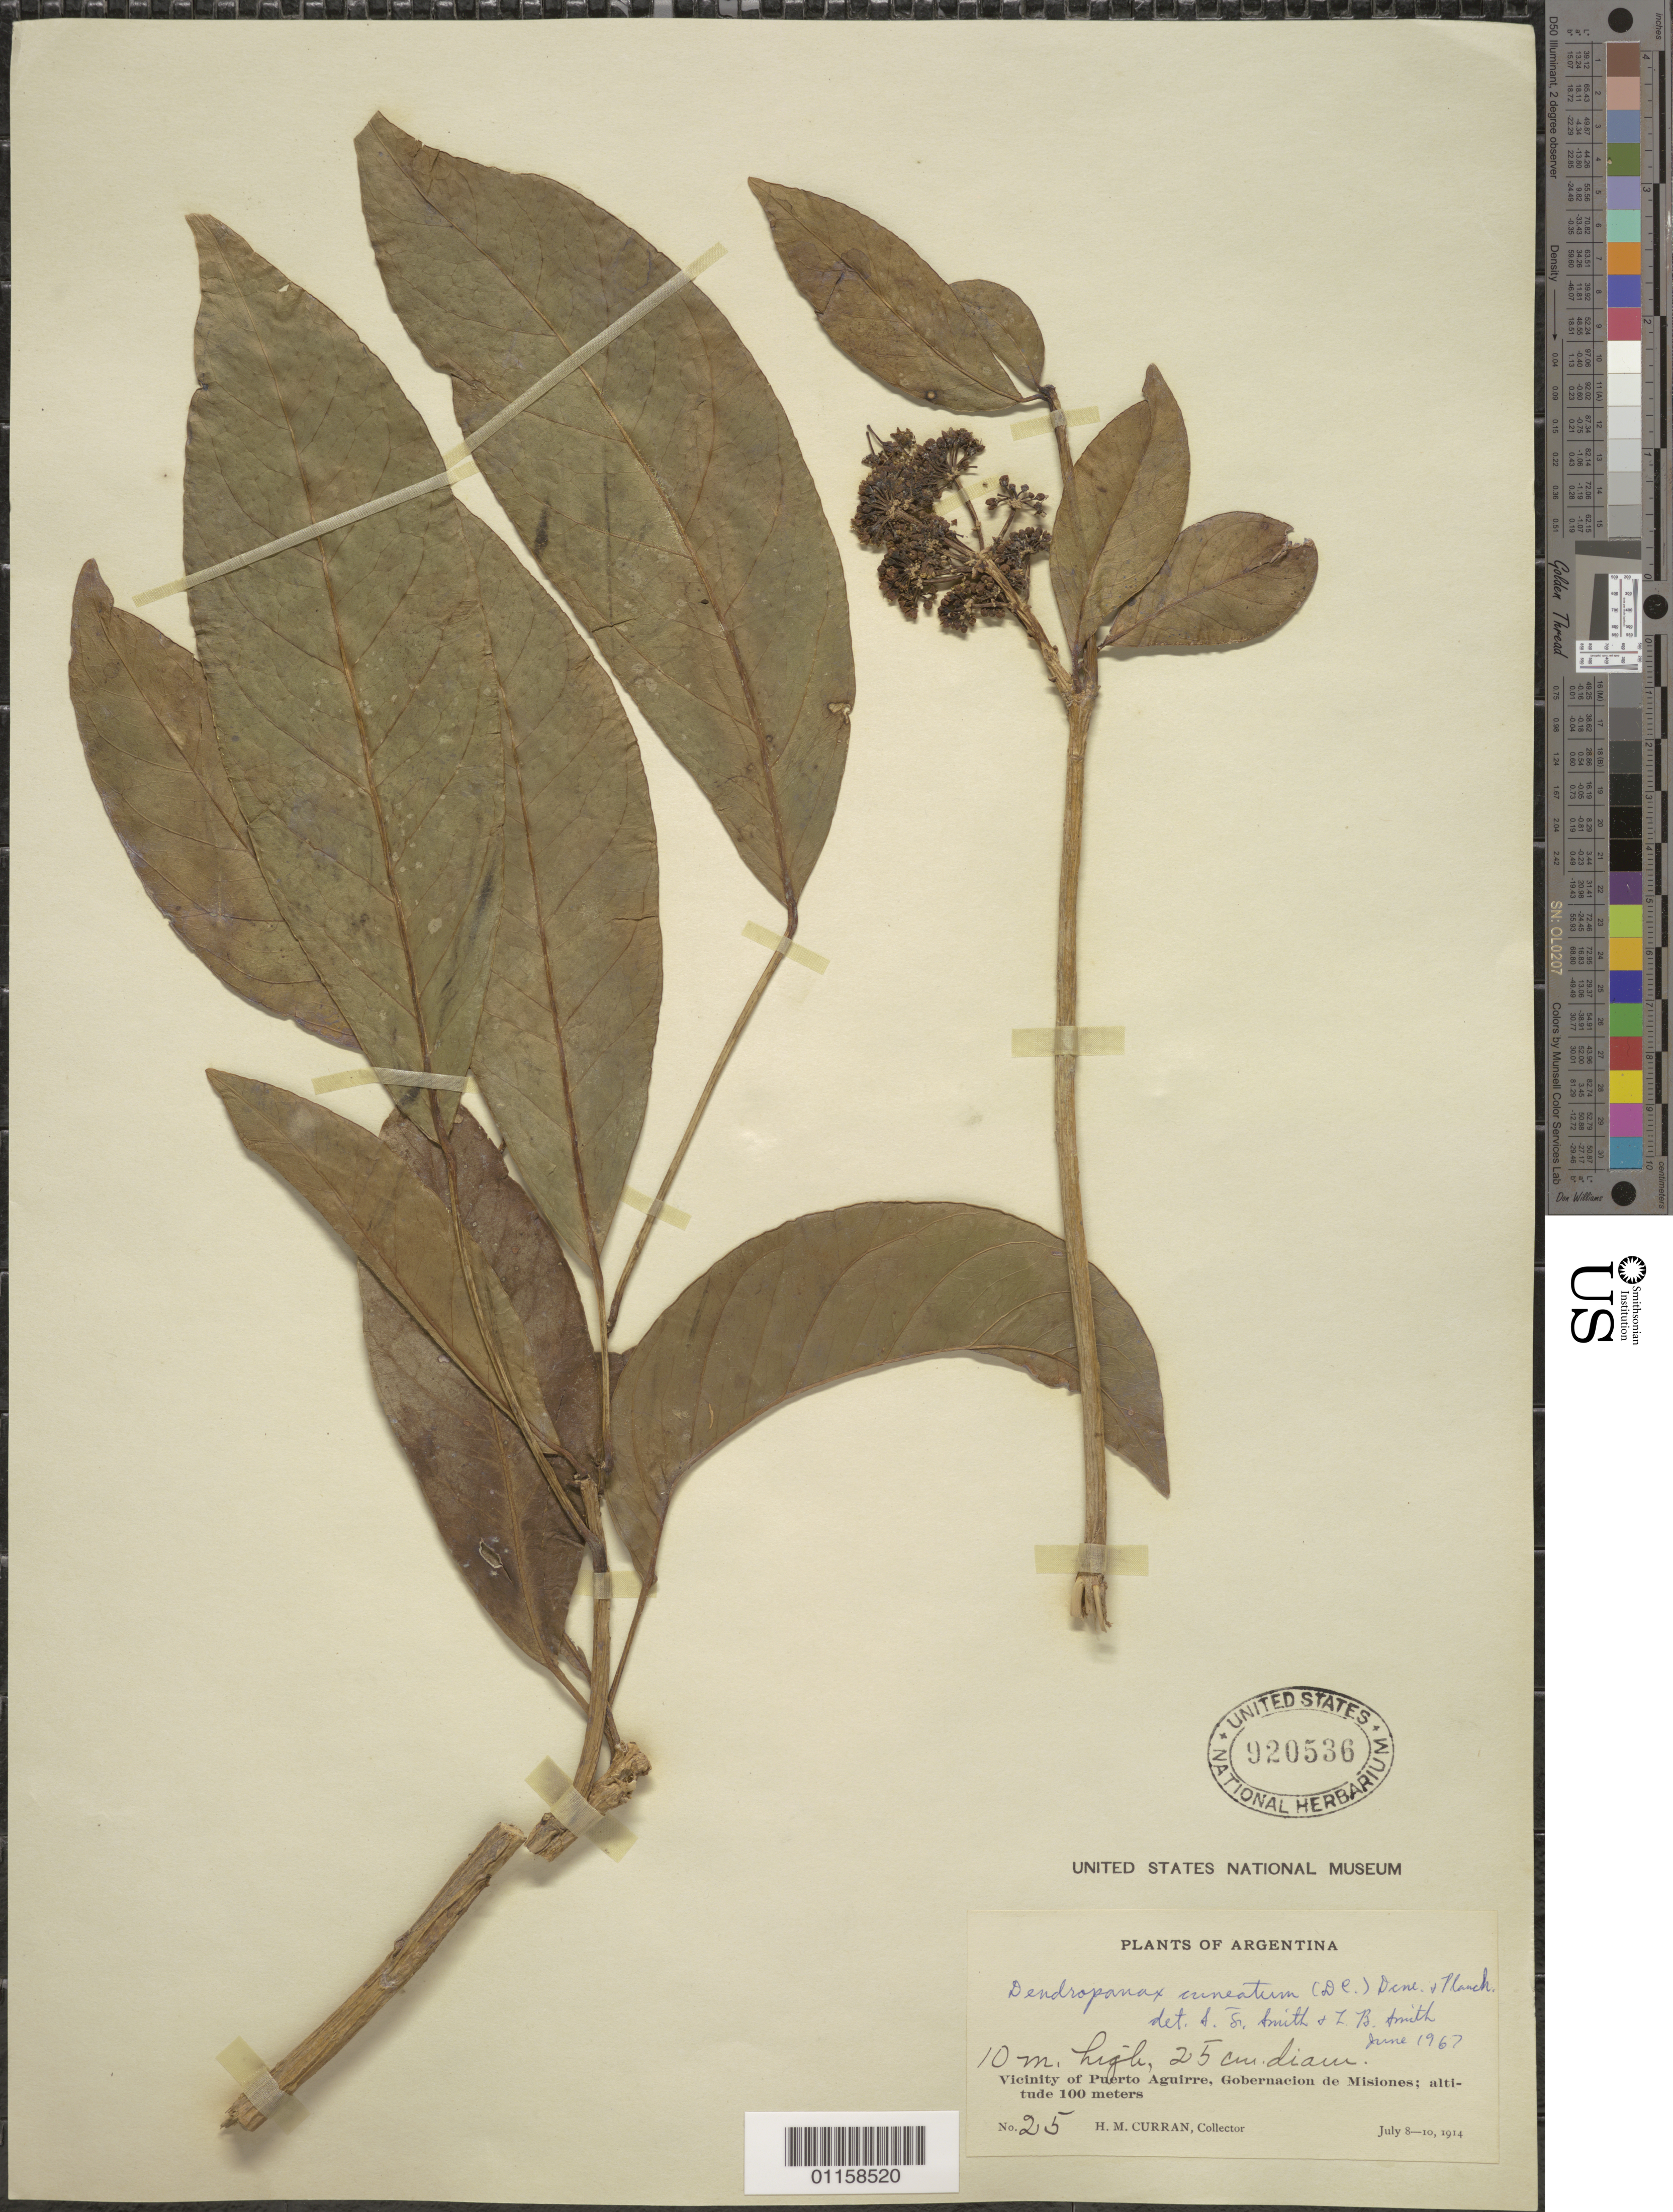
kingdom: Plantae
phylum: Tracheophyta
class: Magnoliopsida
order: Apiales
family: Araliaceae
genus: Dendropanax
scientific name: Dendropanax cuneatus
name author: (DC.) Decne. & Planch.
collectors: H. M. Curran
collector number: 25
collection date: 1914-07-08/1914-07-10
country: Argentina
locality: Vicinity of Puerto Leon, Gobernacion de Misiones.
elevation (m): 100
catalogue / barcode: US 920536